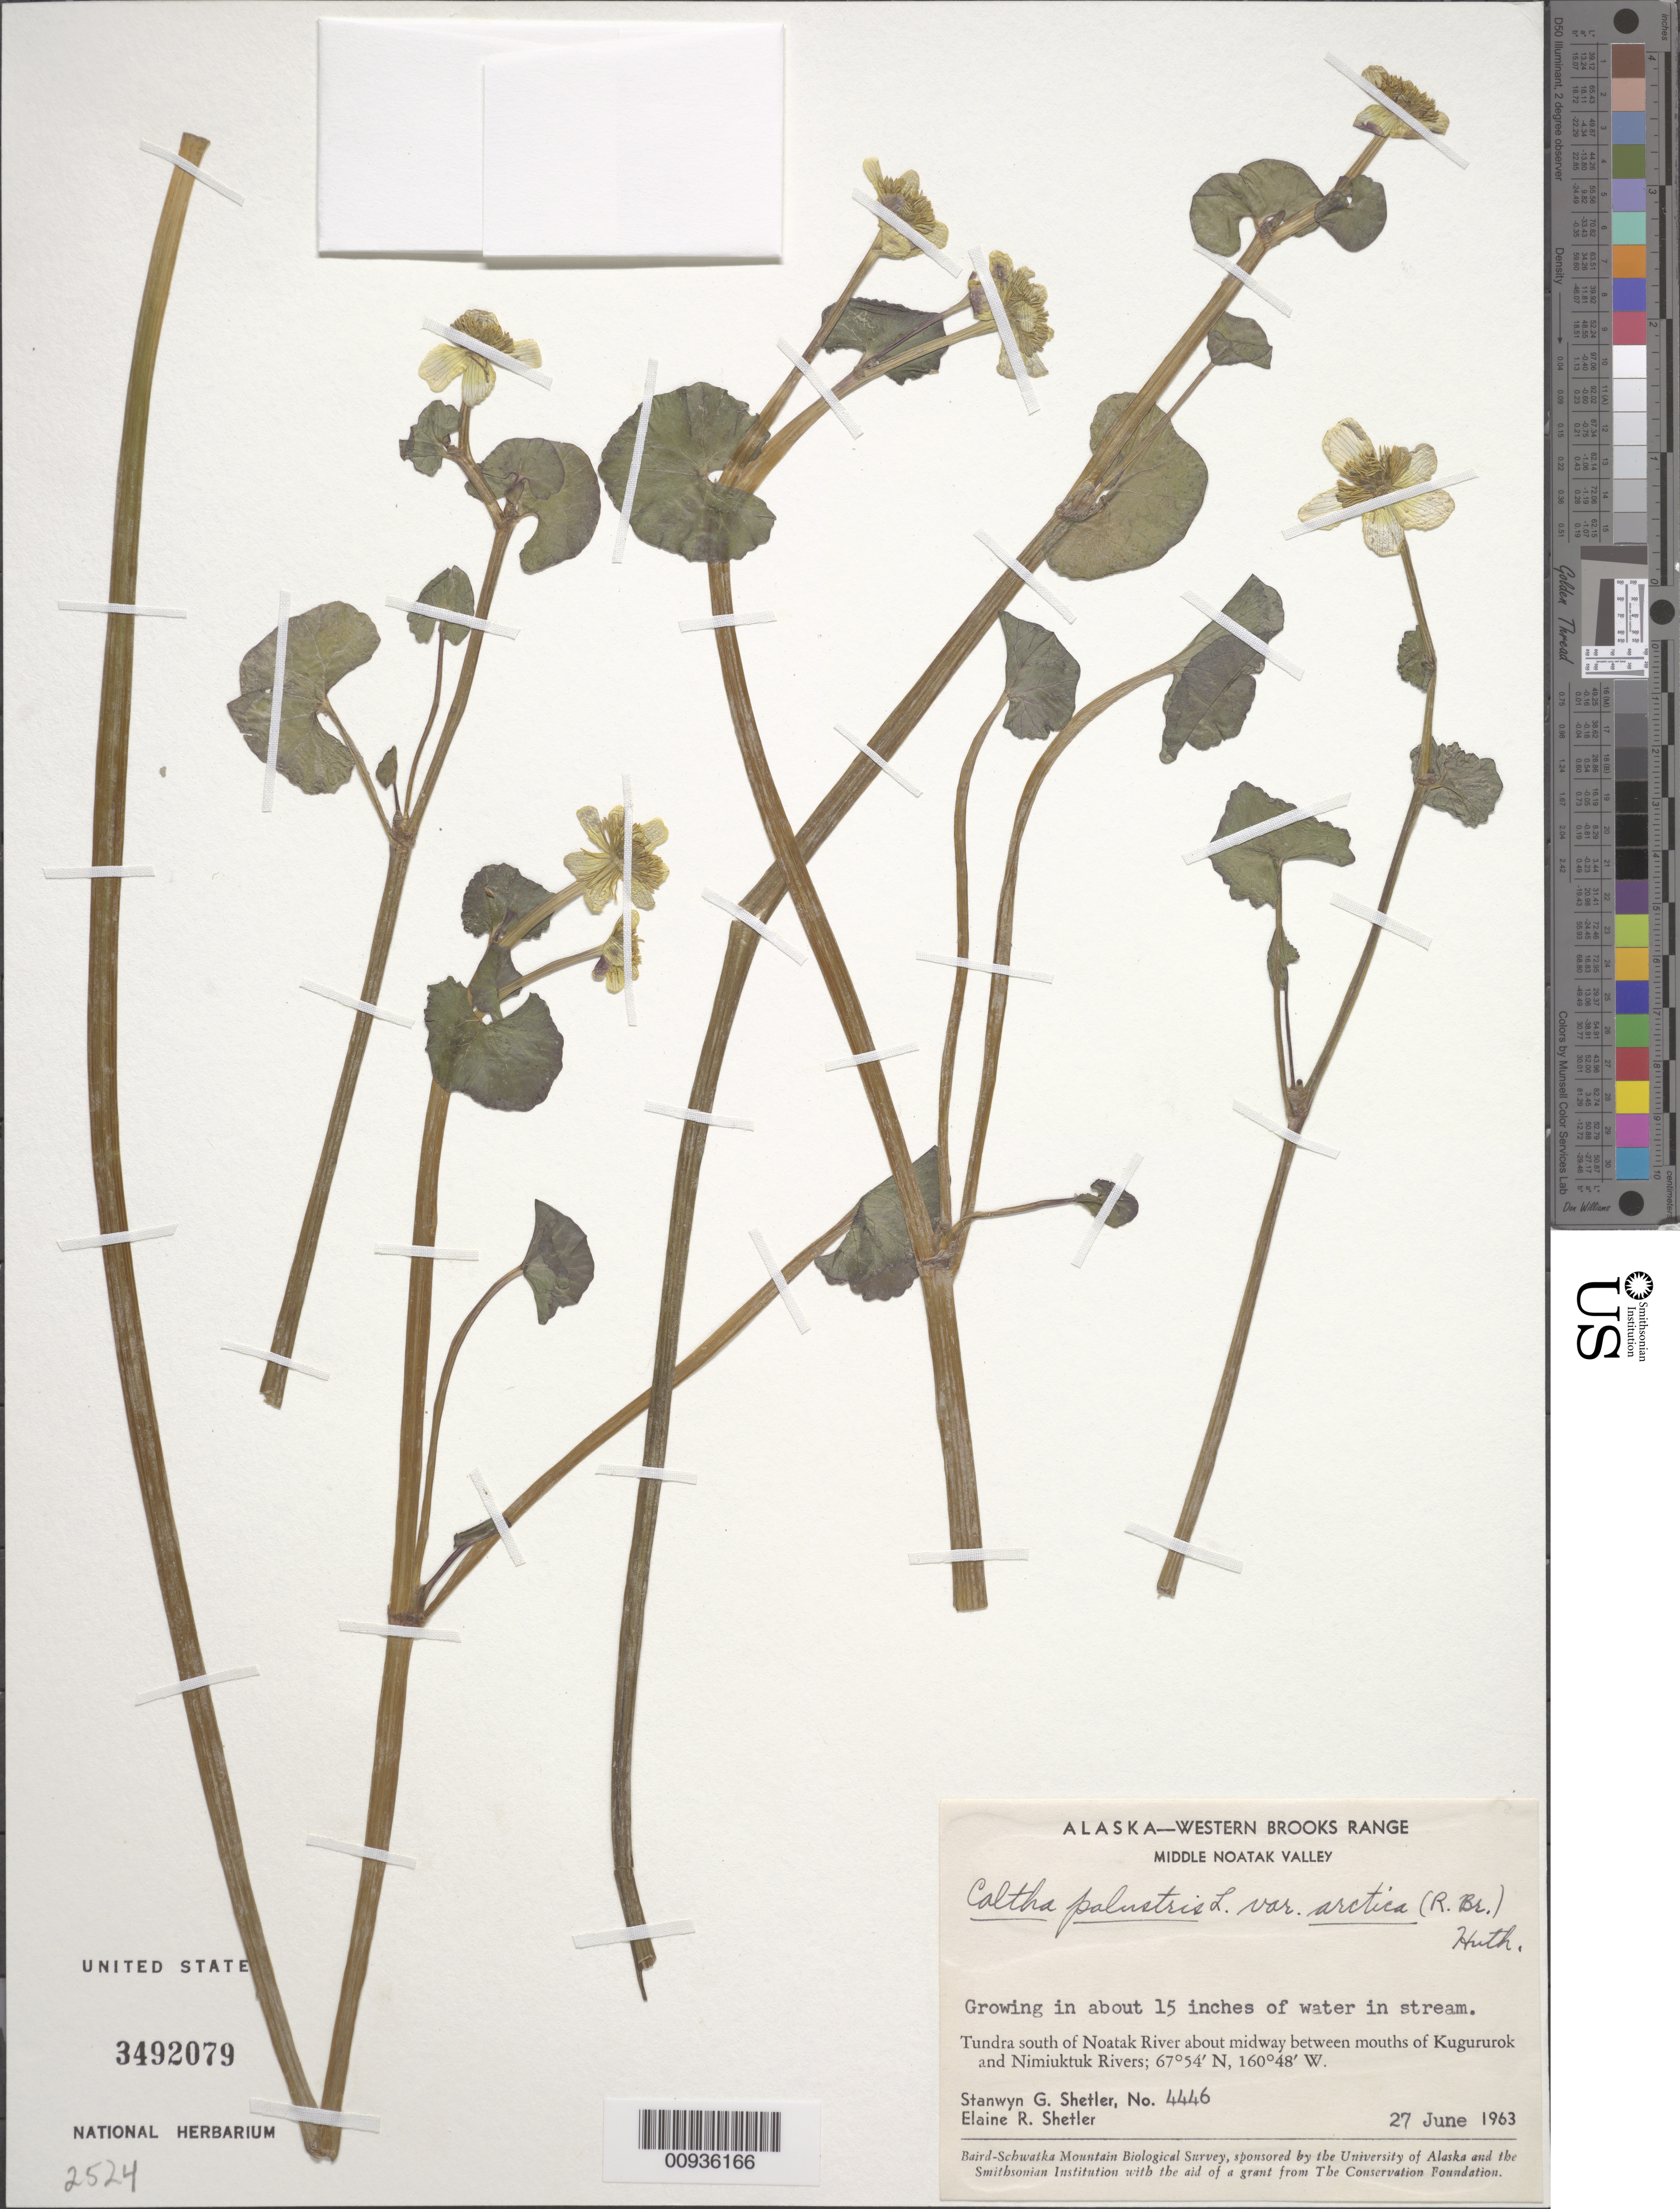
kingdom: Plantae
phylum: Tracheophyta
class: Magnoliopsida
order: Ranunculales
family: Ranunculaceae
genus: Caltha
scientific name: Caltha palustris subsp. arctica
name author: (R. Br.) Hultén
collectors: S. Shetler & E. R. Shetler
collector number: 4446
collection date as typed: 27 Jun 1963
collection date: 1963-06-27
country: United States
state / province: Alaska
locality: S of Noatak River about midway between mouths of Kugururok and Nimiuktuk Rivers. Western Brooks Range, Middle Noatak Valley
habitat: Tundra. Growing in about 15 inches of water in stream.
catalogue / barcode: US 3492079